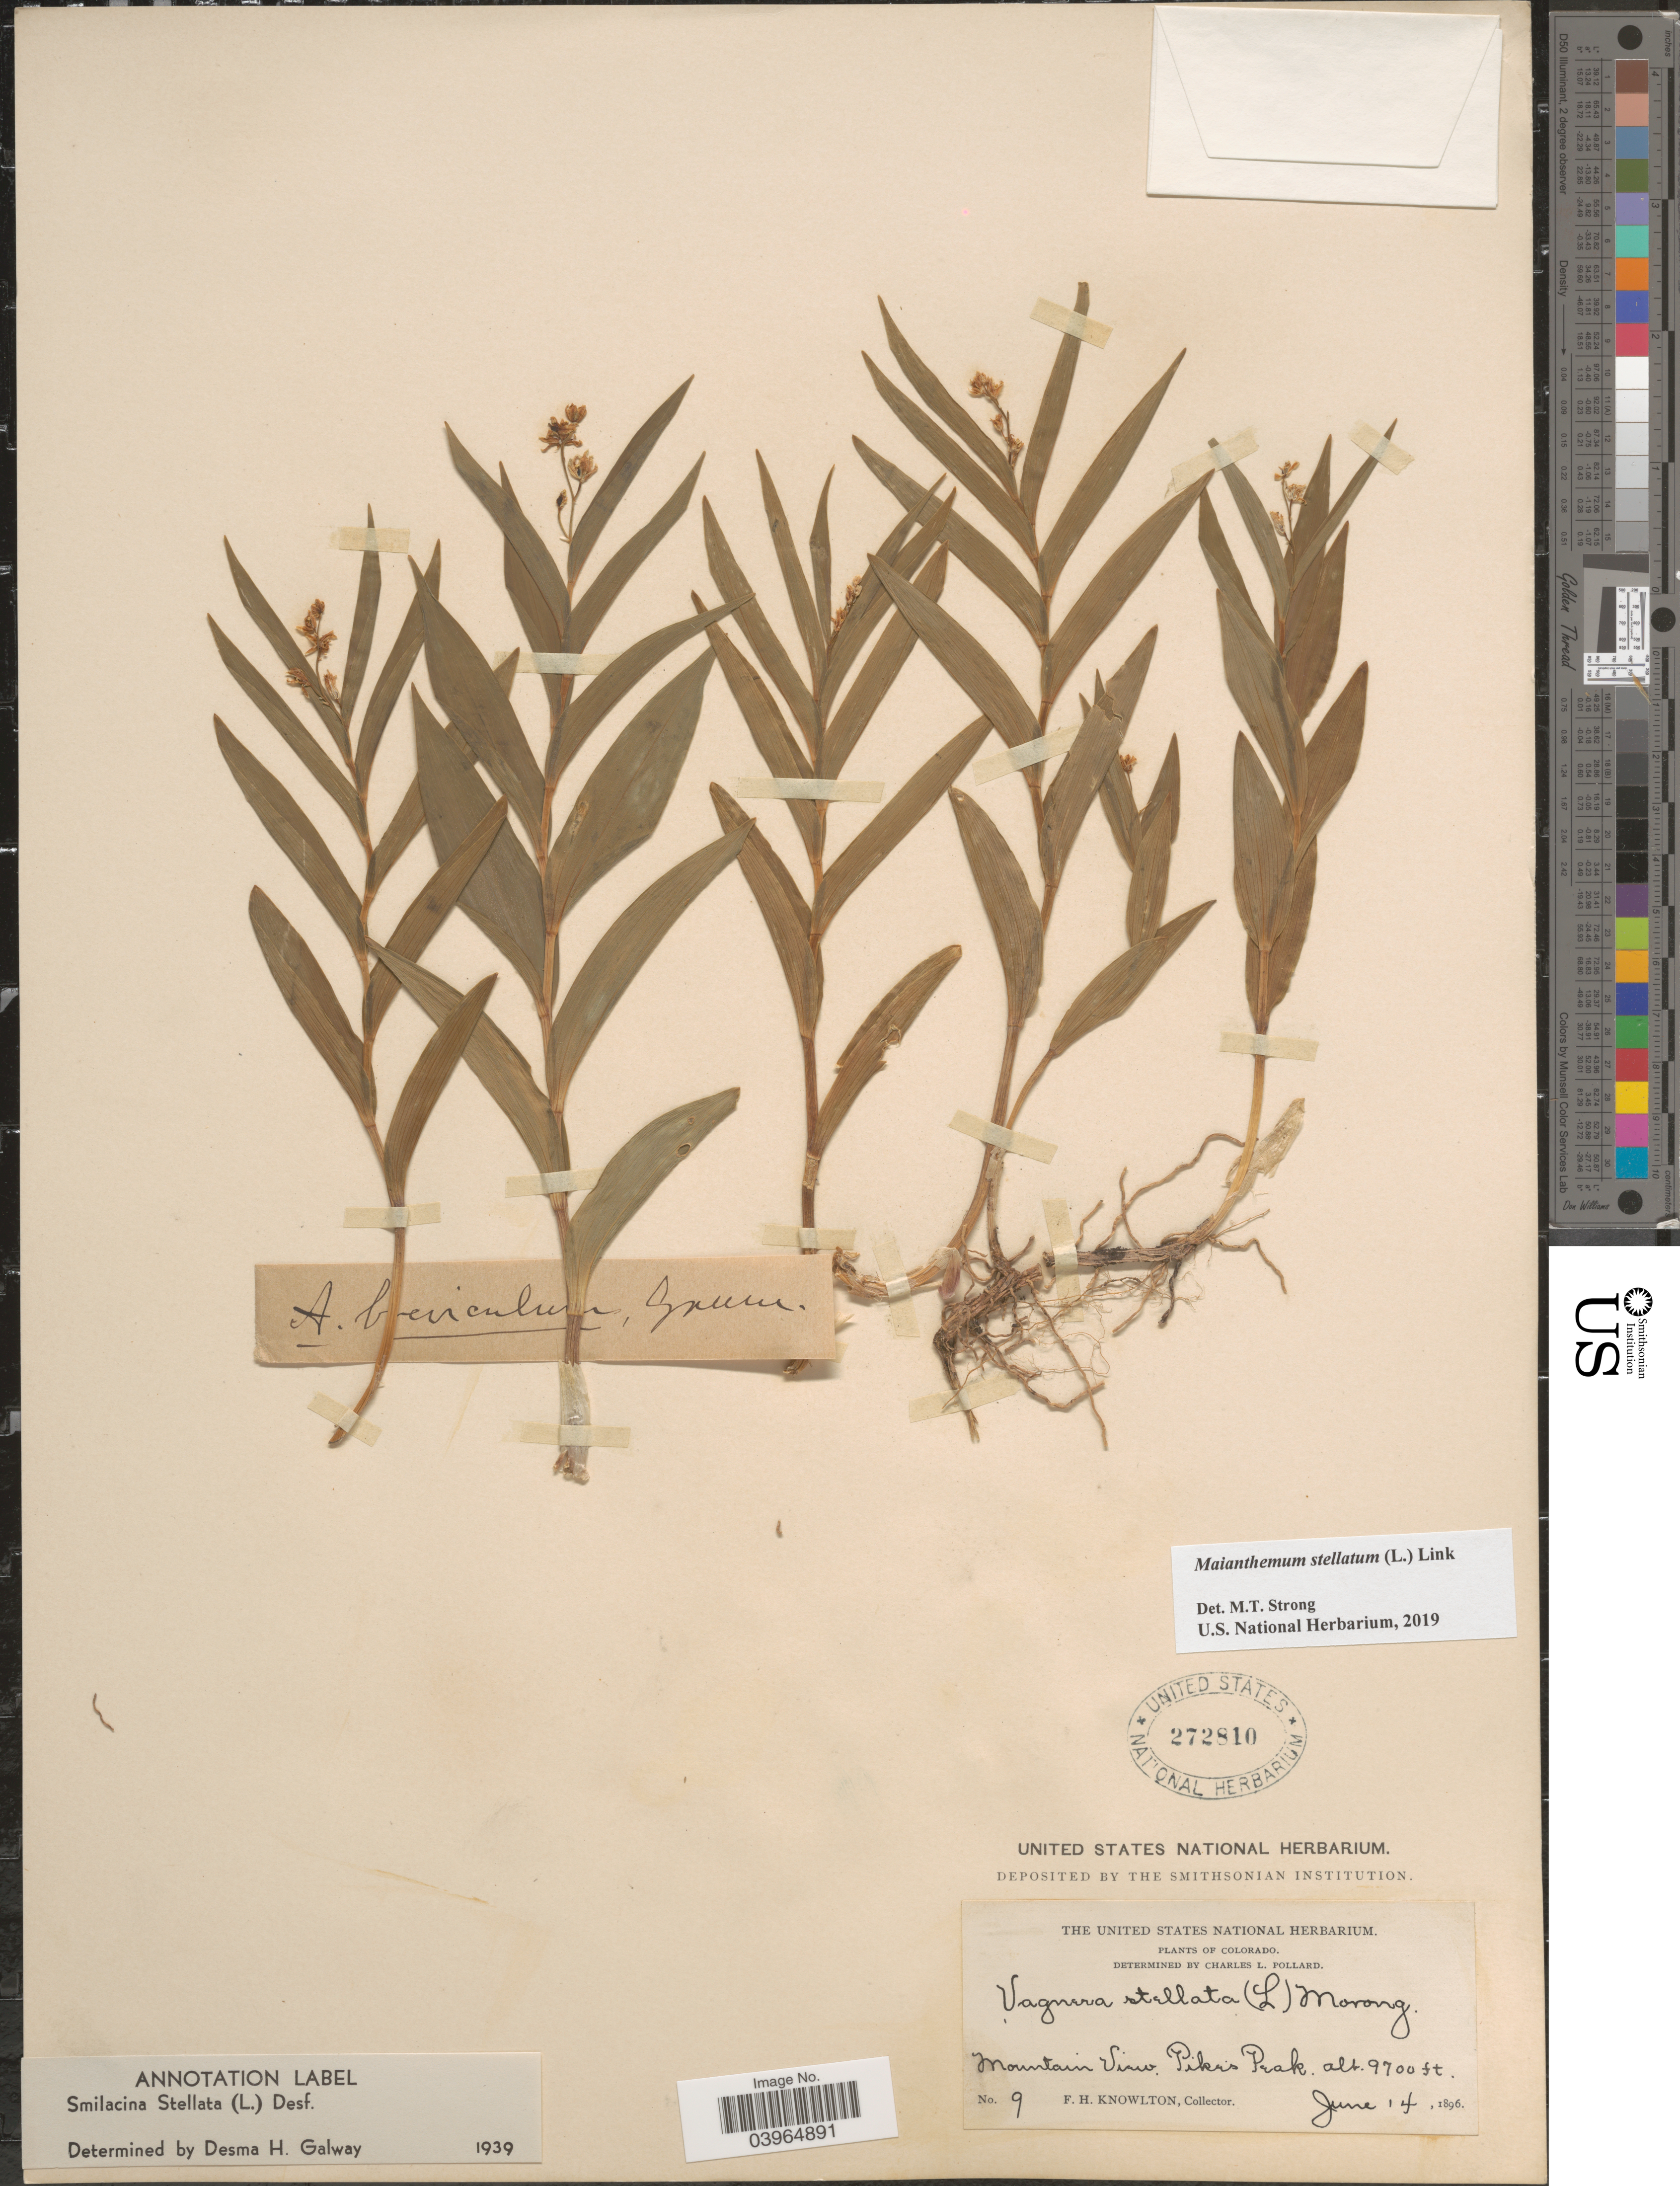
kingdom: Plantae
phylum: Tracheophyta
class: Liliopsida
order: Asparagales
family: Asparagaceae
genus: Maianthemum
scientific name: Maianthemum stellatum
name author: (L.) Link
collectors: F. H. Knowlton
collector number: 9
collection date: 1896-06-14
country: United States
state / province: Colorado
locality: Mountain View. Pike's Peak.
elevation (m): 2957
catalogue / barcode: US 272810